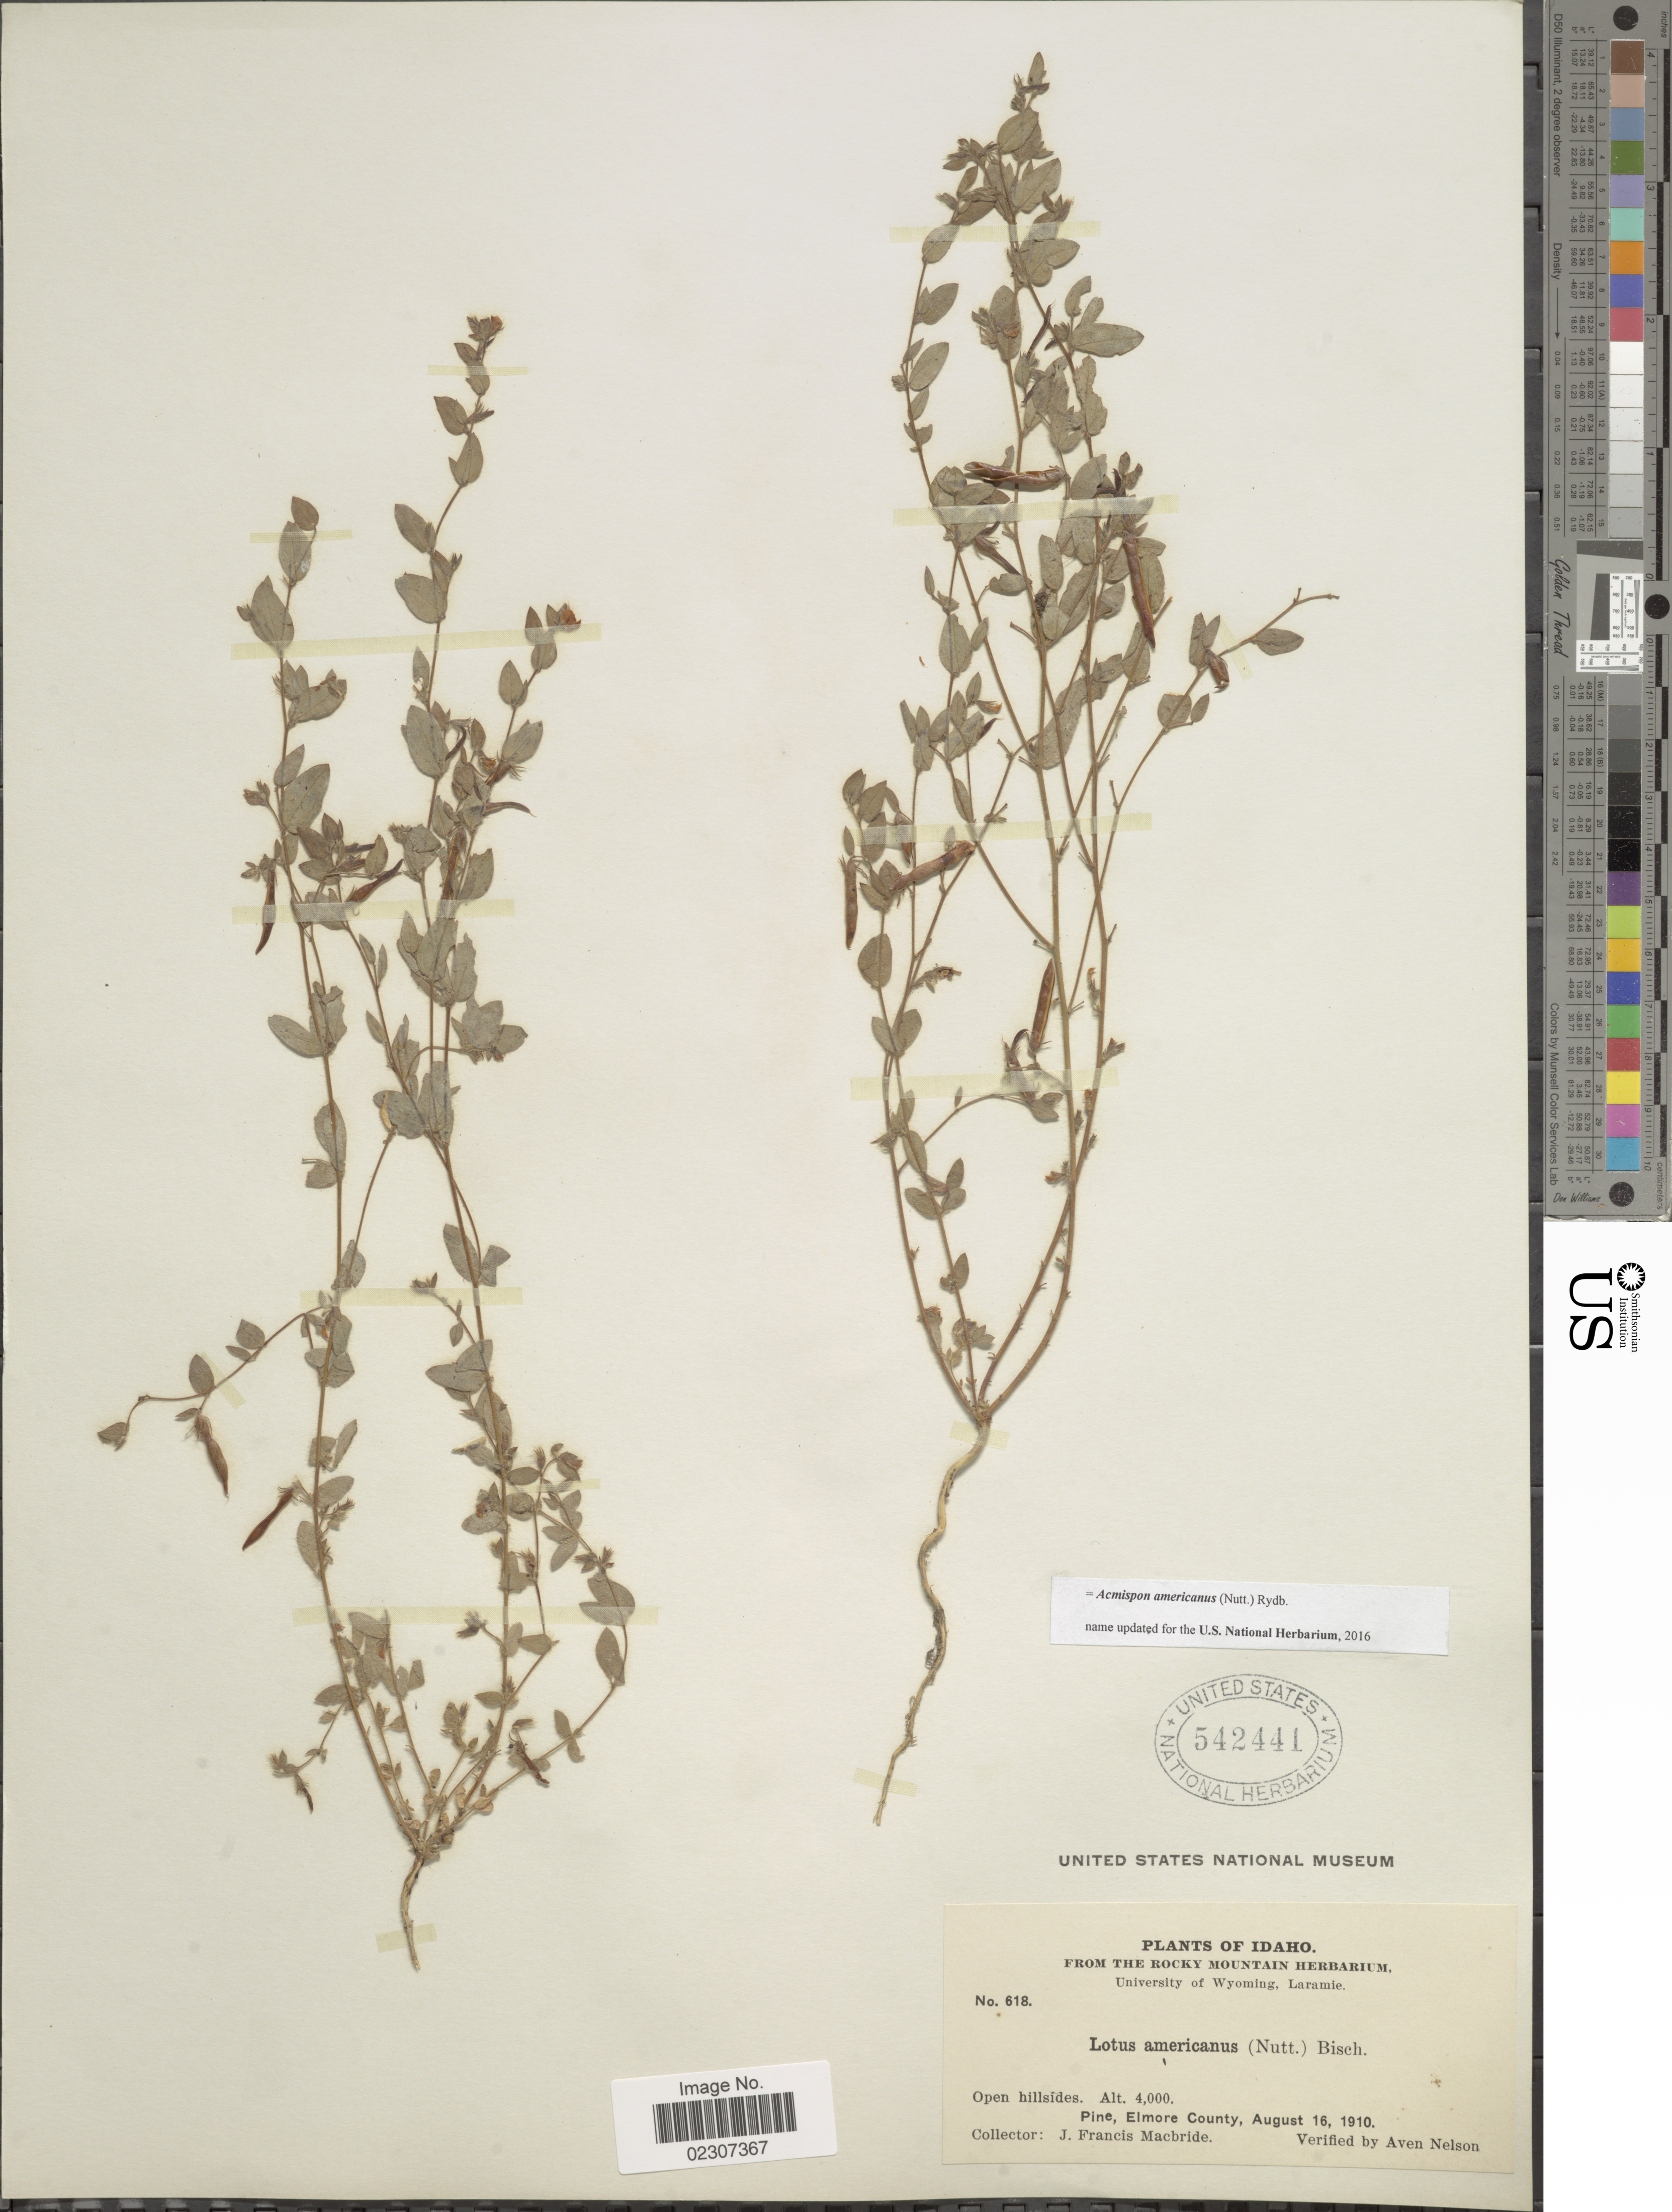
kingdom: Plantae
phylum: Tracheophyta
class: Magnoliopsida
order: Fabales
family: Fabaceae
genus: Acmispon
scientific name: Acmispon americanus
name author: (Nutt.) Rydb.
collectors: J. F. Macbride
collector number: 618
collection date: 1910-08-16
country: United States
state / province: Idaho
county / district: Elmore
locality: Open hillsides, Pine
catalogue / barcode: US 542441